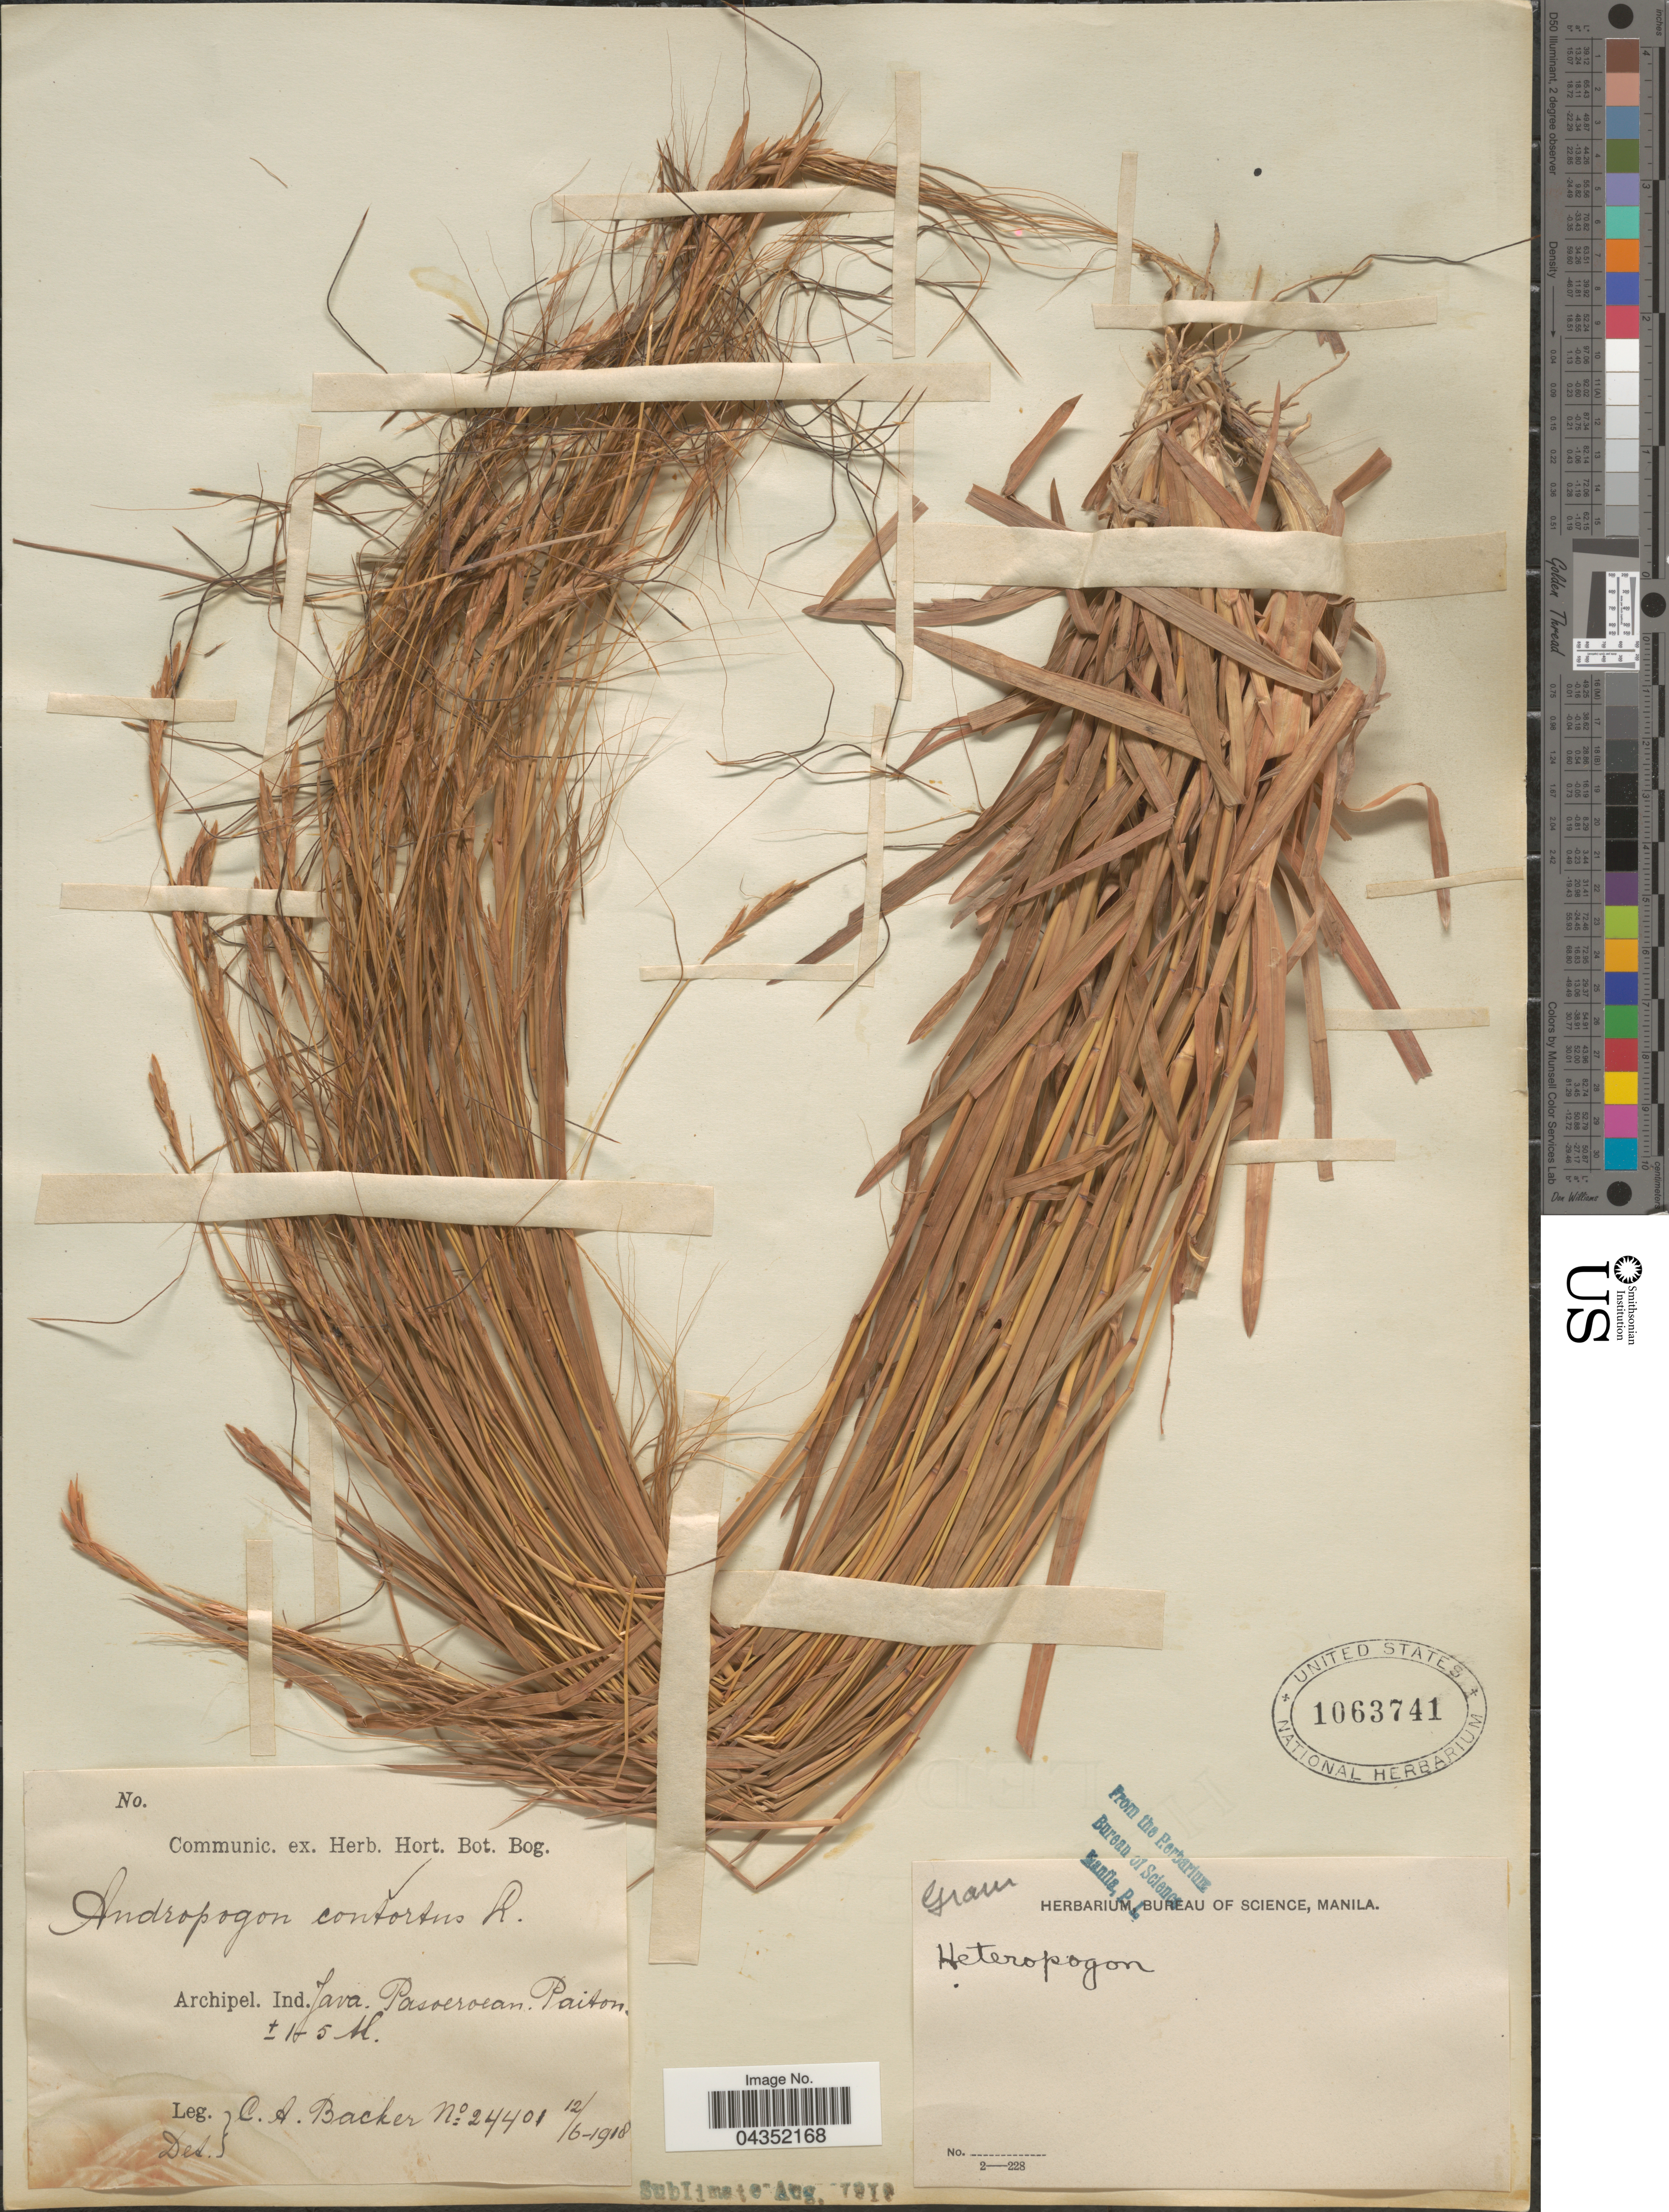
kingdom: Plantae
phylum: Tracheophyta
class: Liliopsida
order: Poales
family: Poaceae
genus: Heteropogon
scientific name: Heteropogon contortus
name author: (L.) P. Beauv. ex Roem. & Schult.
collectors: C. A. Backer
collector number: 24401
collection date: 1918-06-12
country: Indonesia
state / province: Java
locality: Archipel. Ind. Pasoeroean. Paiton.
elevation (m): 1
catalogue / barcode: US 1063741